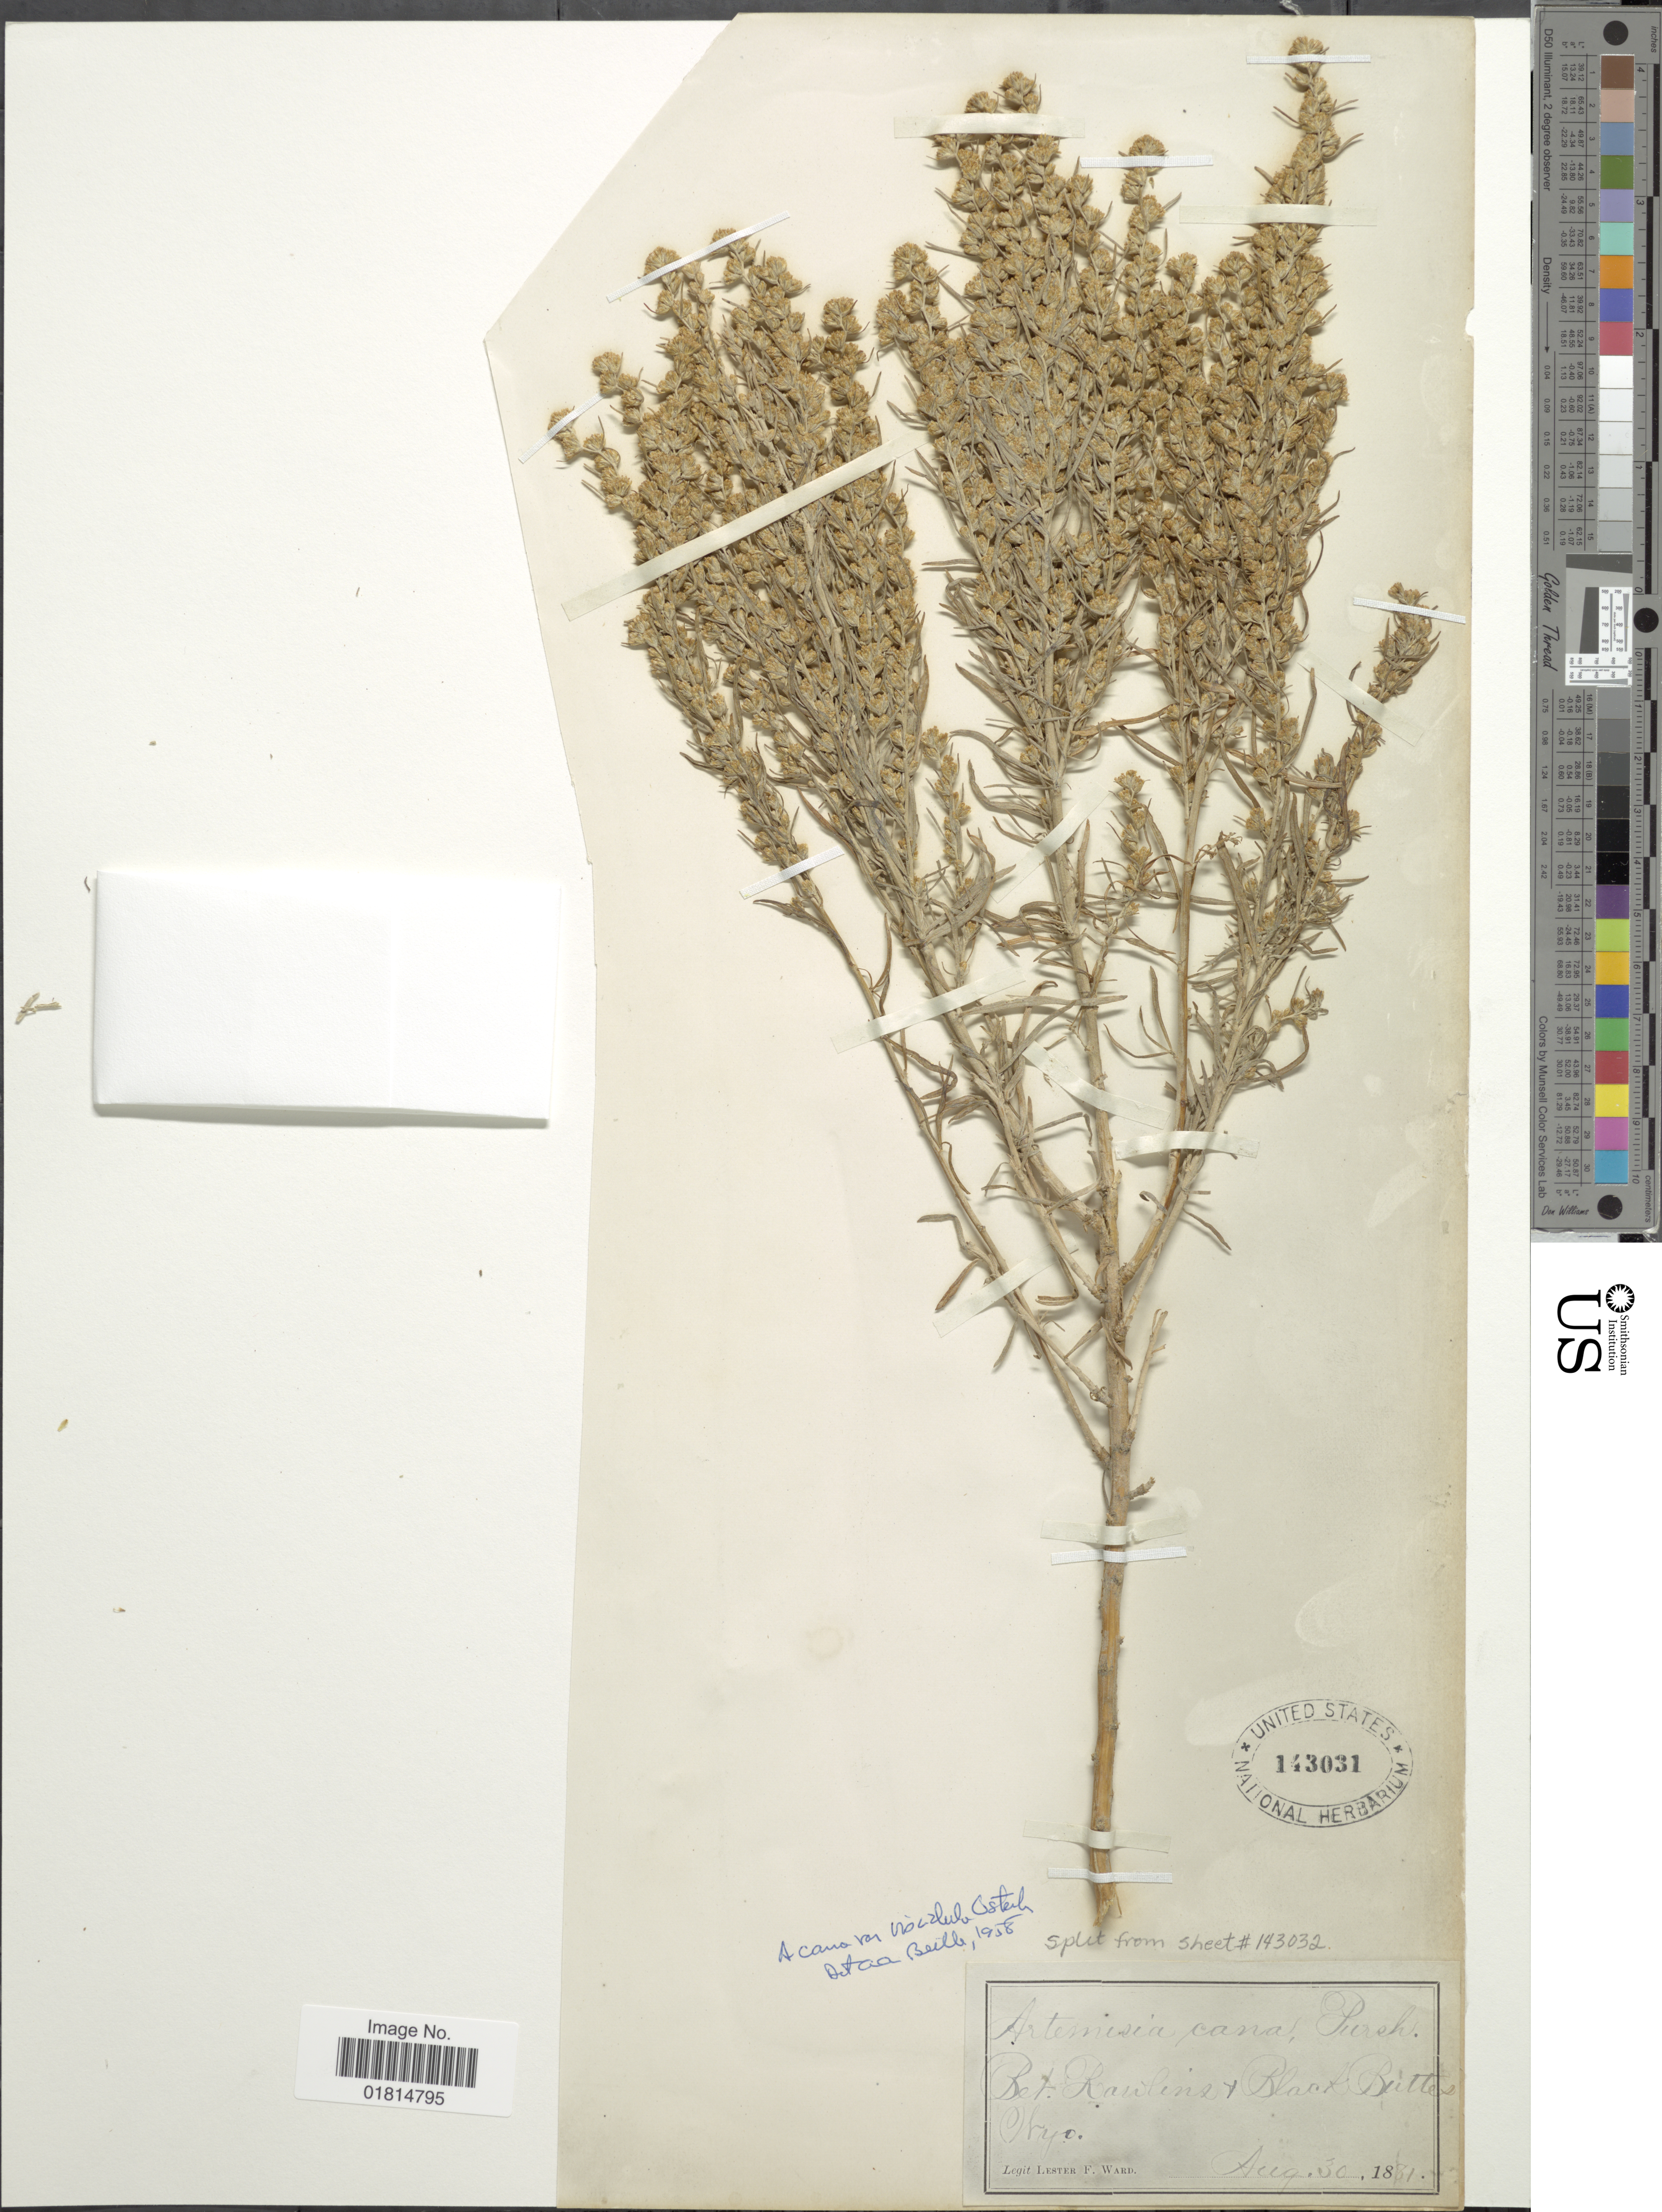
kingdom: Plantae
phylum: Tracheophyta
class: Magnoliopsida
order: Asterales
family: Asteraceae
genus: Artemisia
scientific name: Artemisia cana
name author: Pursh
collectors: L. F. Ward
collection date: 1881-08-30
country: United States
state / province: Wyoming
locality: Bet. Rawlins & Black Buttes.Wyo.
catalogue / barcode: US 143031